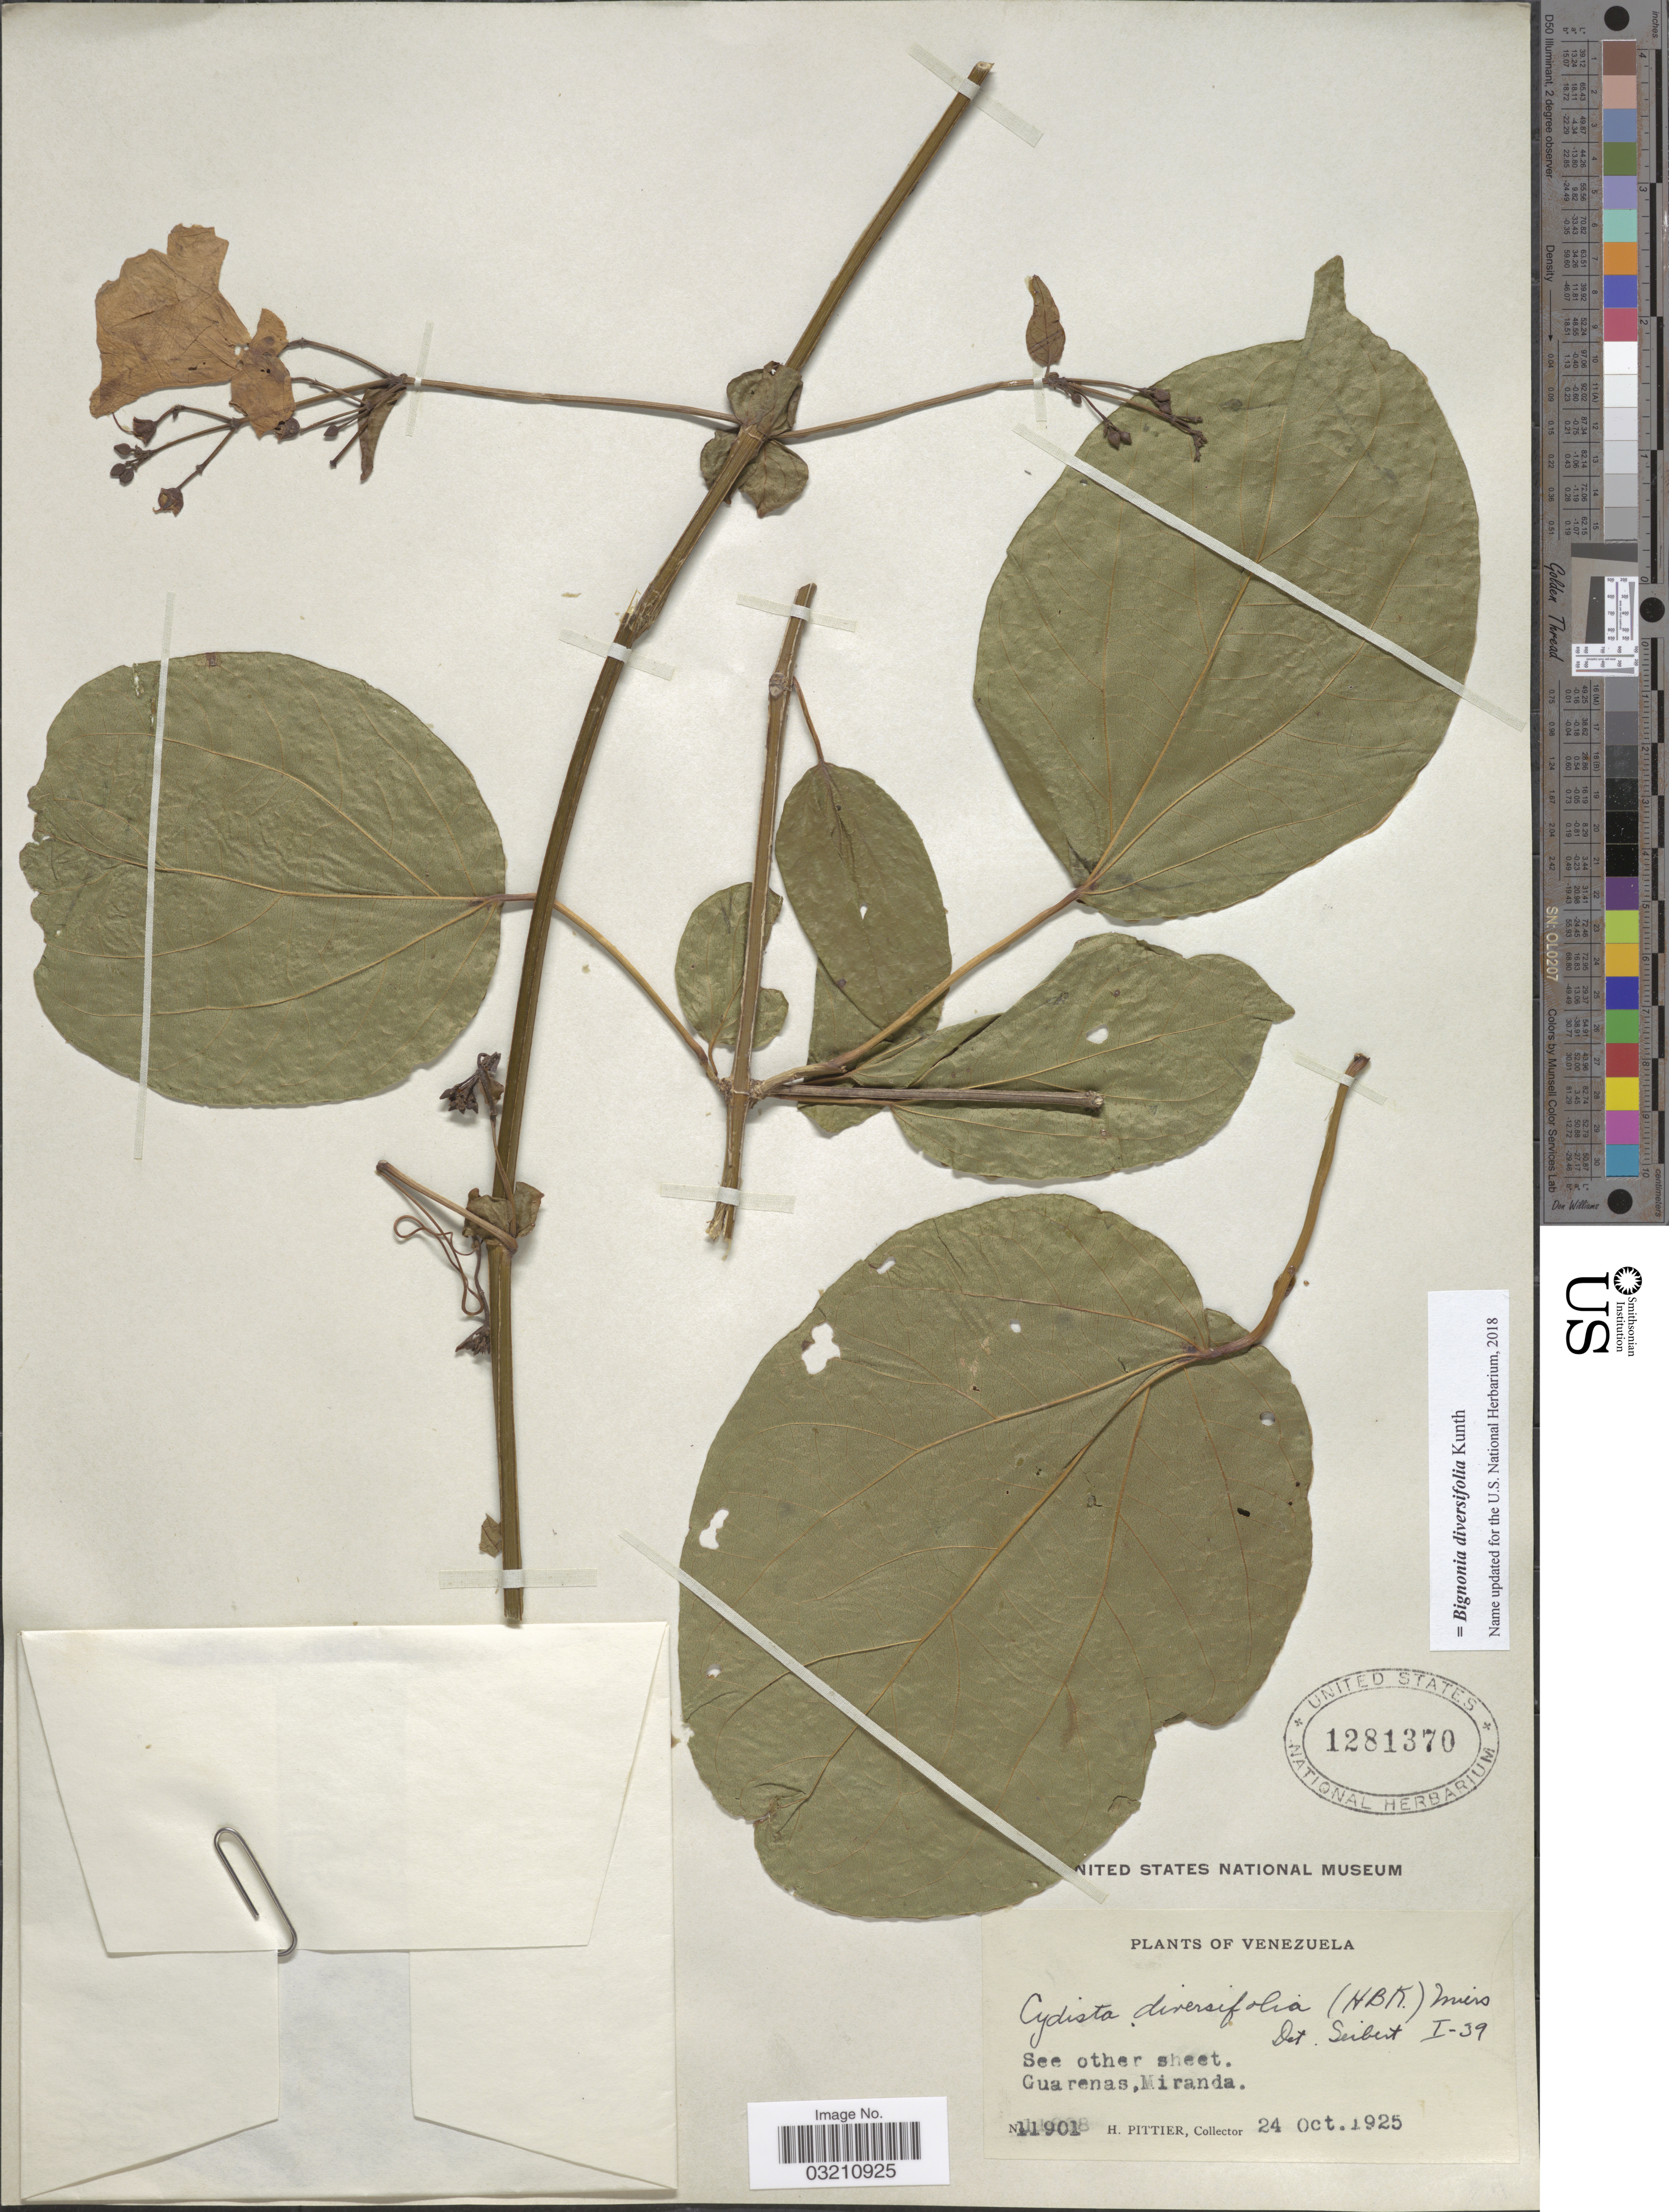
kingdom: Plantae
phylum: Tracheophyta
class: Magnoliopsida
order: Lamiales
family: Bignoniaceae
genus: Bignonia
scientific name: Bignonia diversifolia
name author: Kunth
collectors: H. F. Pittier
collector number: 11901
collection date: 1925-10-24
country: Venezuela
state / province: Miranda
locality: Cuarenas.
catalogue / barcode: US 1281370